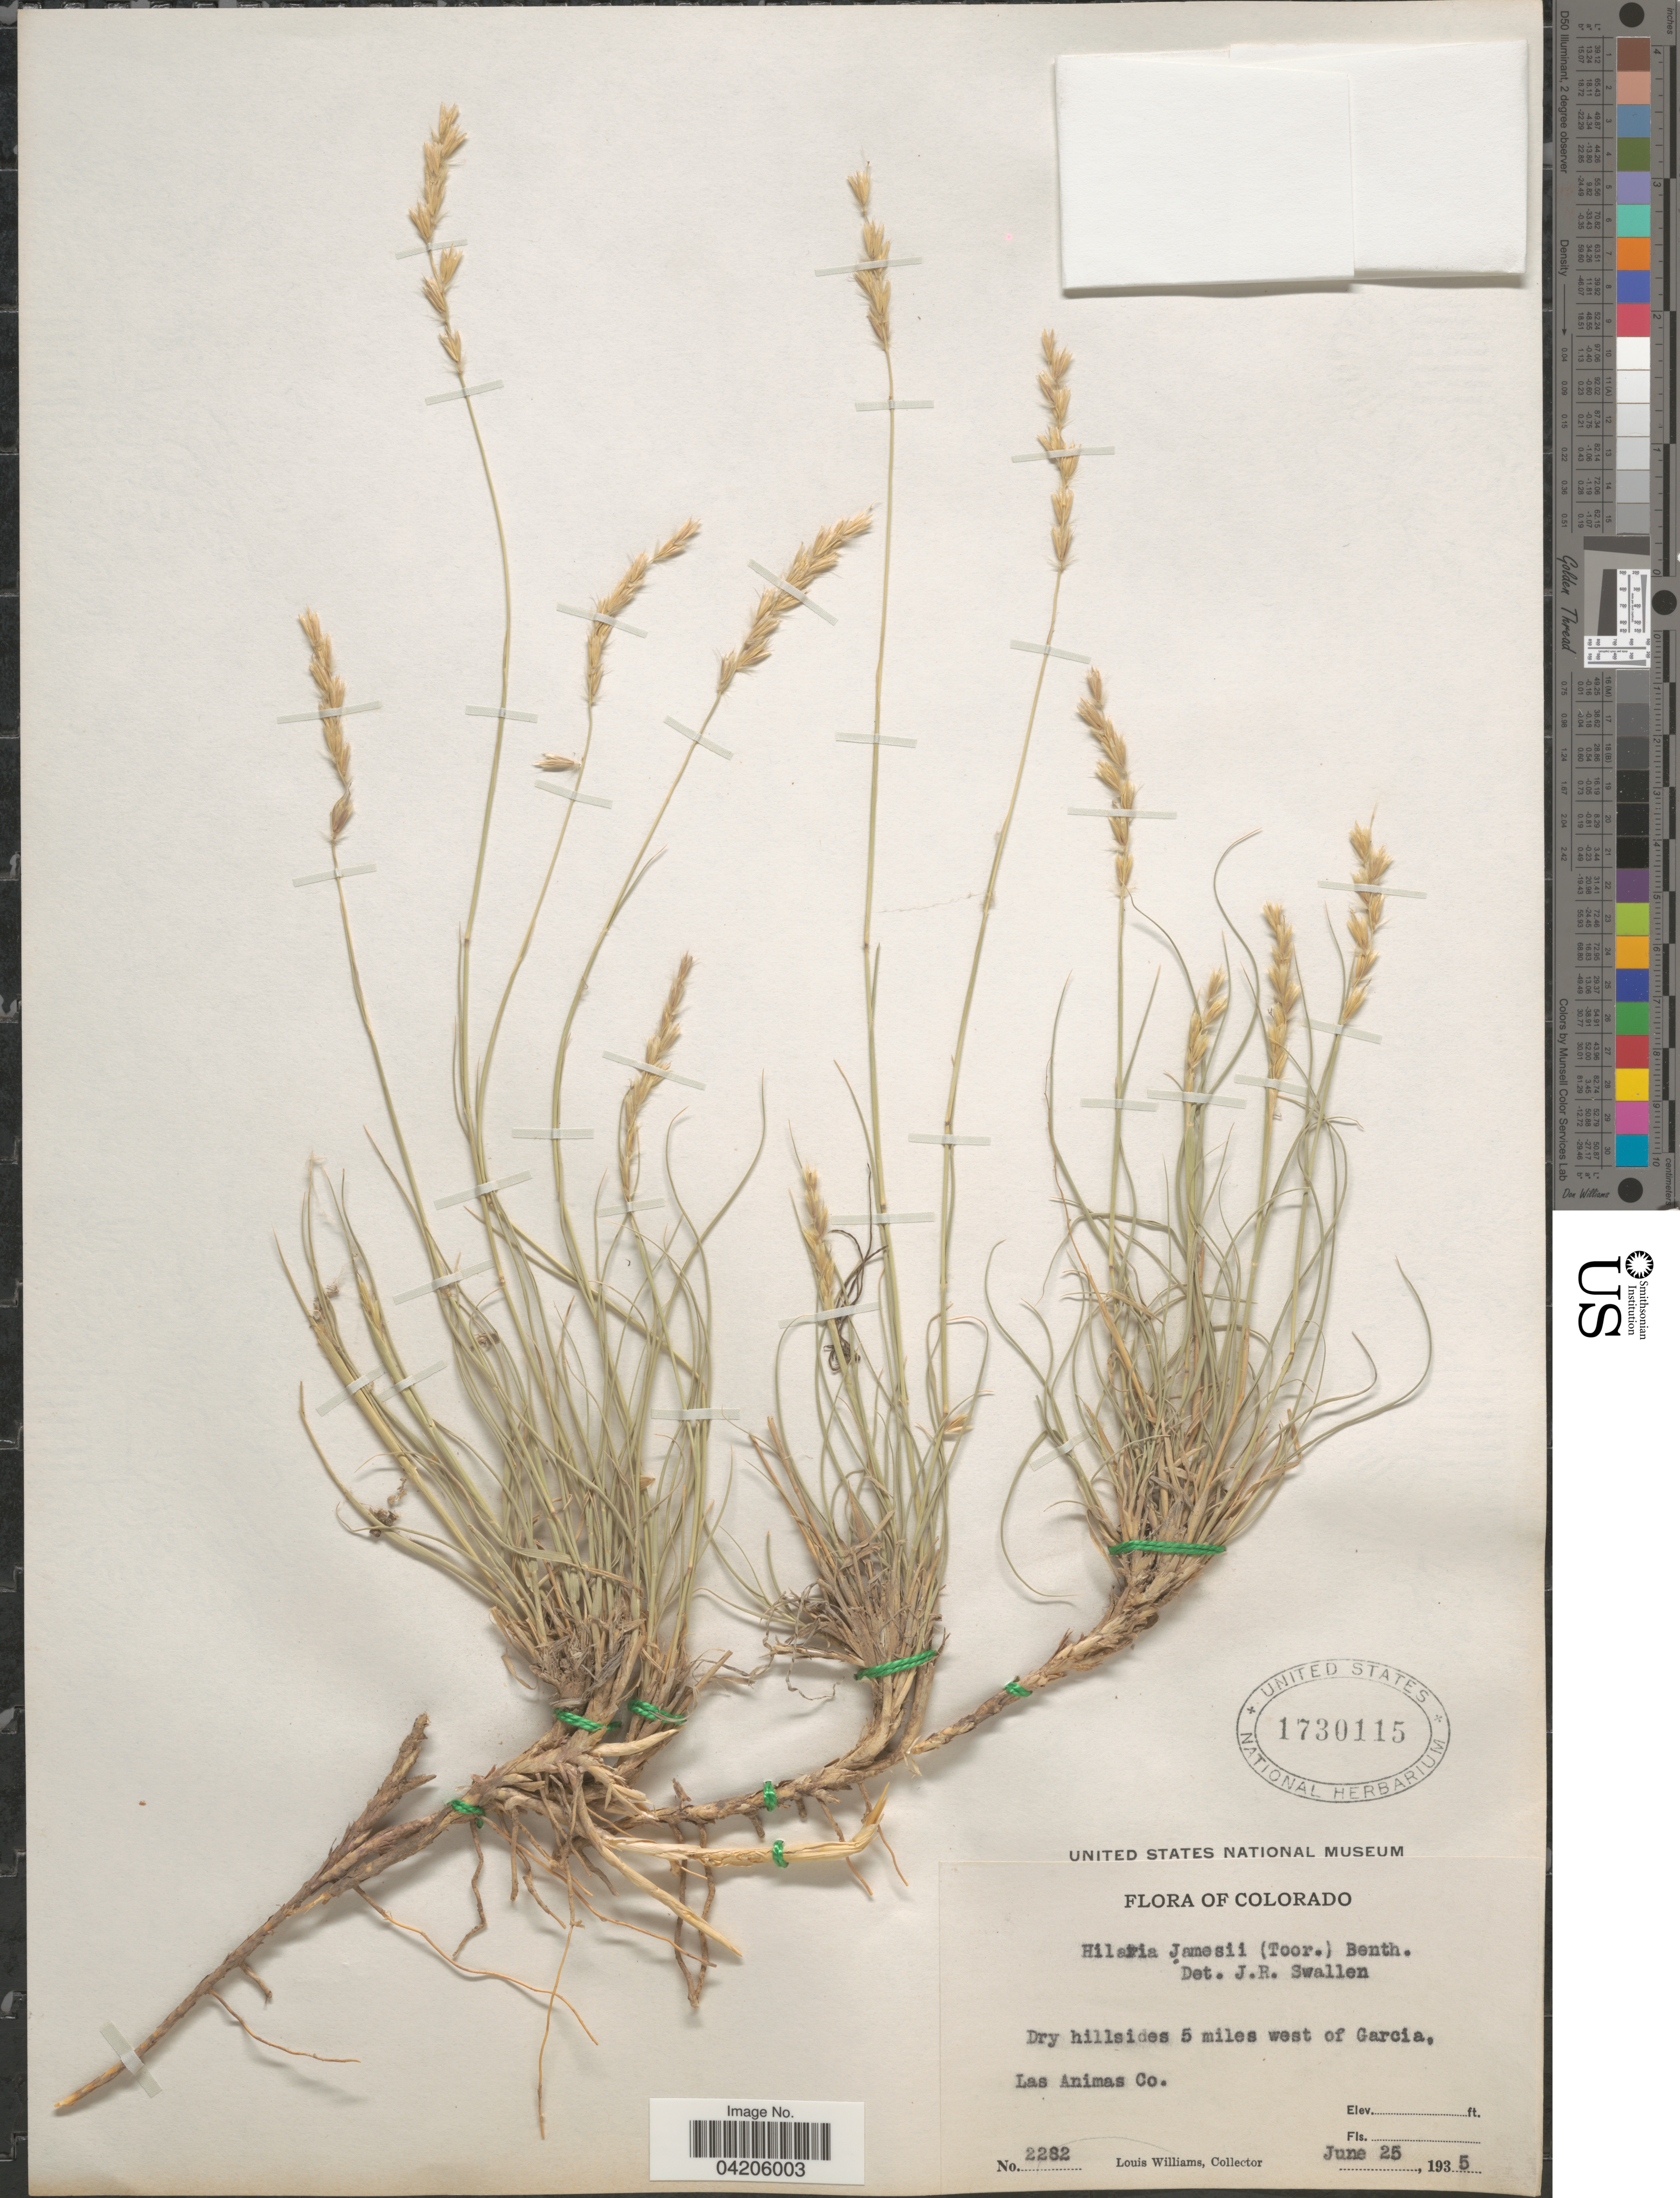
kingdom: Plantae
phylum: Tracheophyta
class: Liliopsida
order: Poales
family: Poaceae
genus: Hilaria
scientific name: Hilaria jamesii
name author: (Torr.) Benth.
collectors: L. G. Williams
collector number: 2282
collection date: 1935-06-25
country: United States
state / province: Colorado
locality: Dry hillsides 5 miles west of Garcia, Las Animas Co.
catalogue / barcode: US 1730115